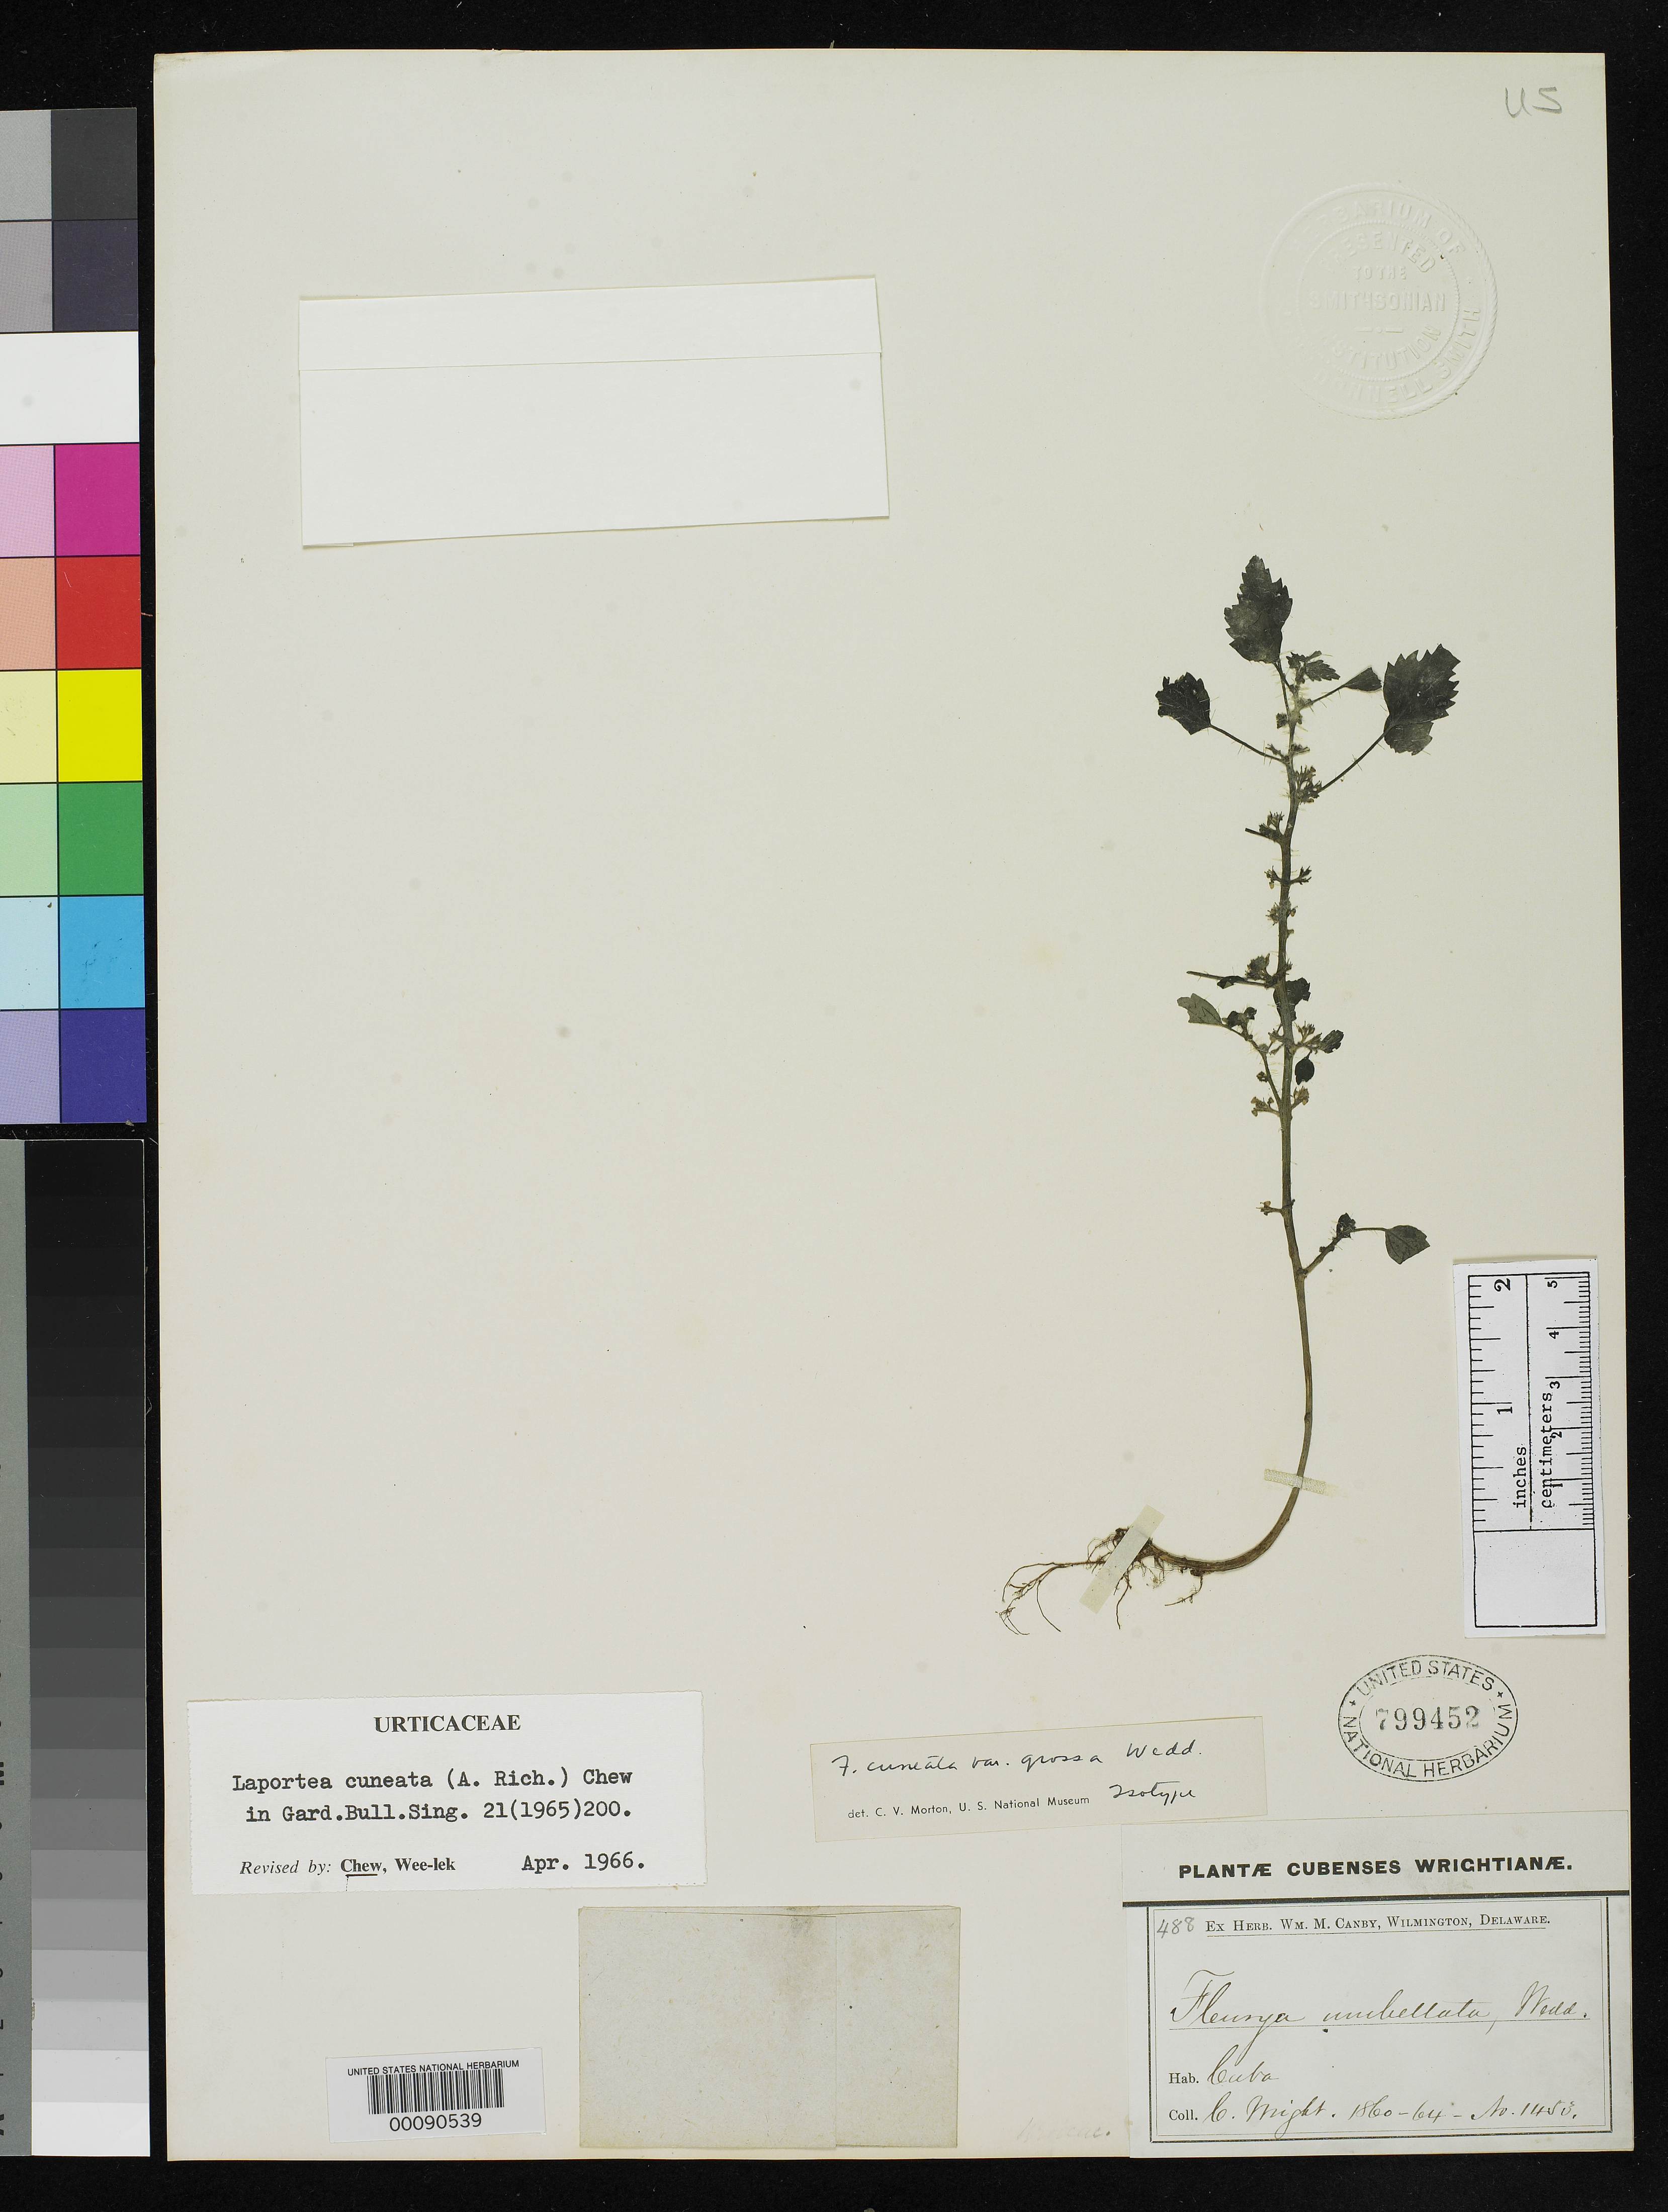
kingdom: Plantae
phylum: Tracheophyta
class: Magnoliopsida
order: Rosales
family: Urticaceae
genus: Fleurya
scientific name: Fleurya cuneata var. grossa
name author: Wedd. in DC.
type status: Isotype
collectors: C. Wright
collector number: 1453 p.p.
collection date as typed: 1860 to -- --- 1864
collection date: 1860/1864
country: Cuba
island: Greater Antilles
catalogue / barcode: US 799452